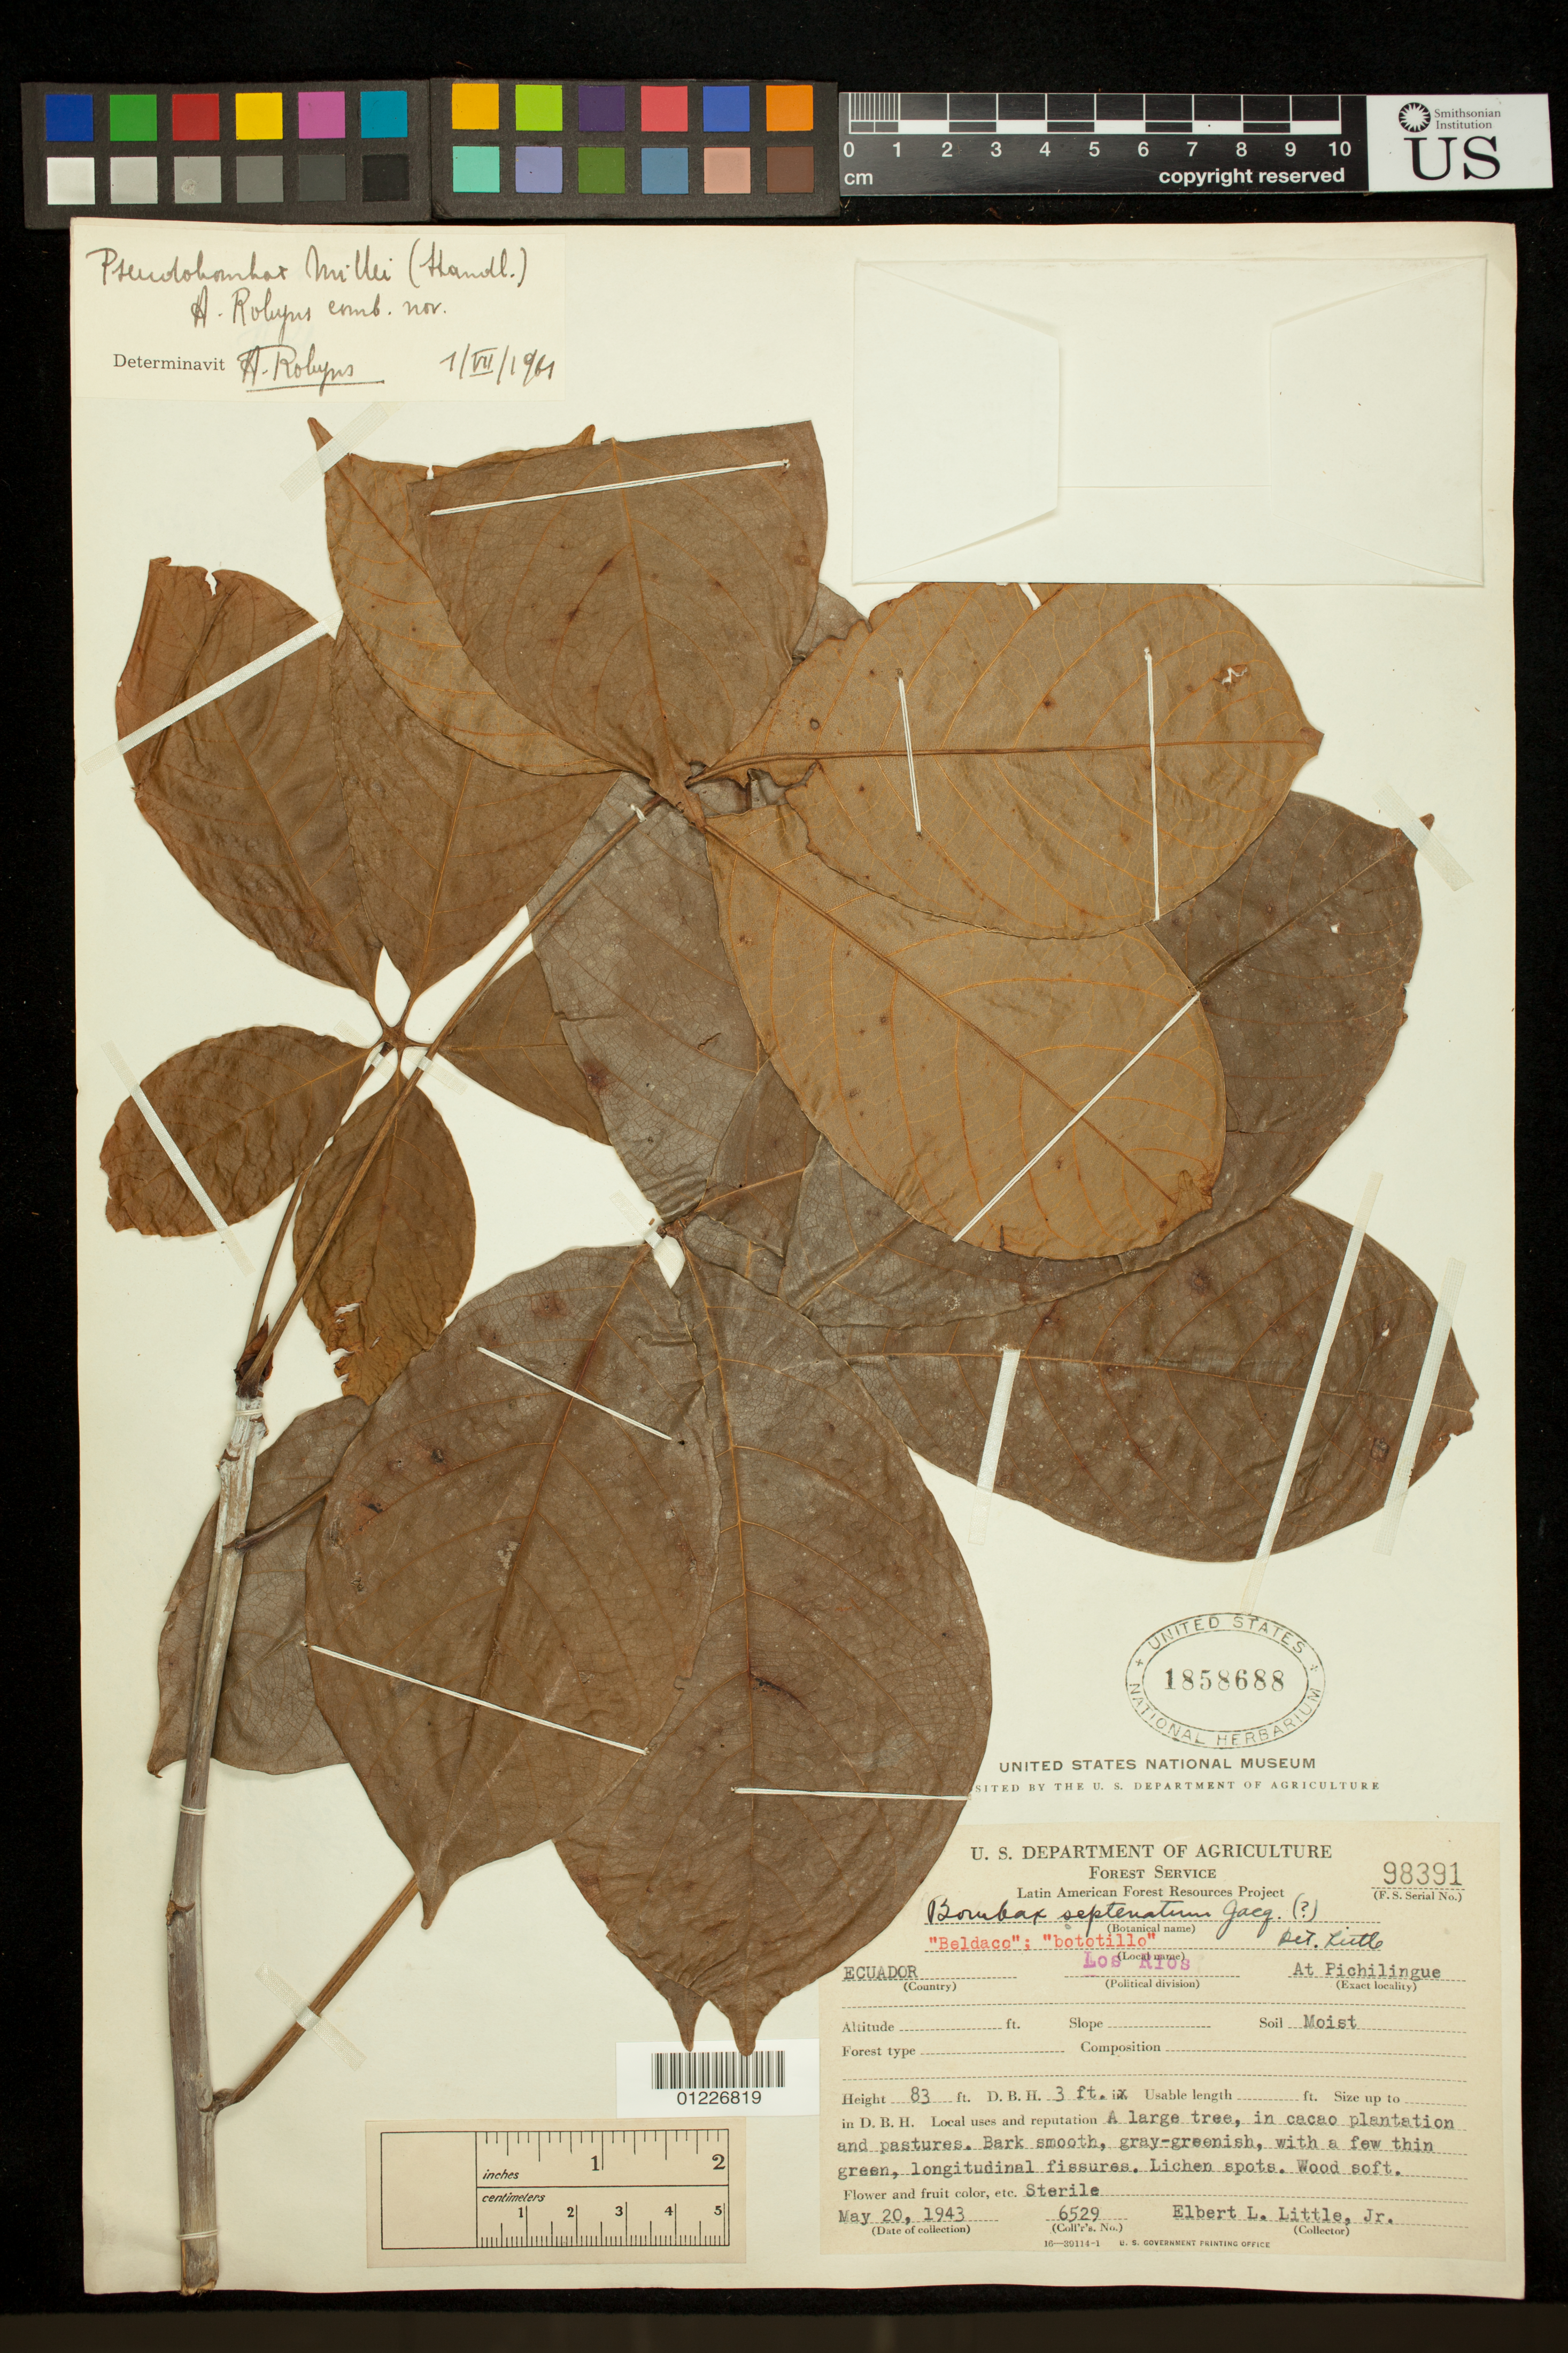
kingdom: Plantae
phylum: Tracheophyta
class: Magnoliopsida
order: Malvales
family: Malvaceae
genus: Pseudobombax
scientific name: Pseudobombax millei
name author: (Standl.) A. Robyns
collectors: E. L. Little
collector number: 6529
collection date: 1943-05-20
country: Ecuador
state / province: Los Rios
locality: at Pichilingue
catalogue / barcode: US 1858688